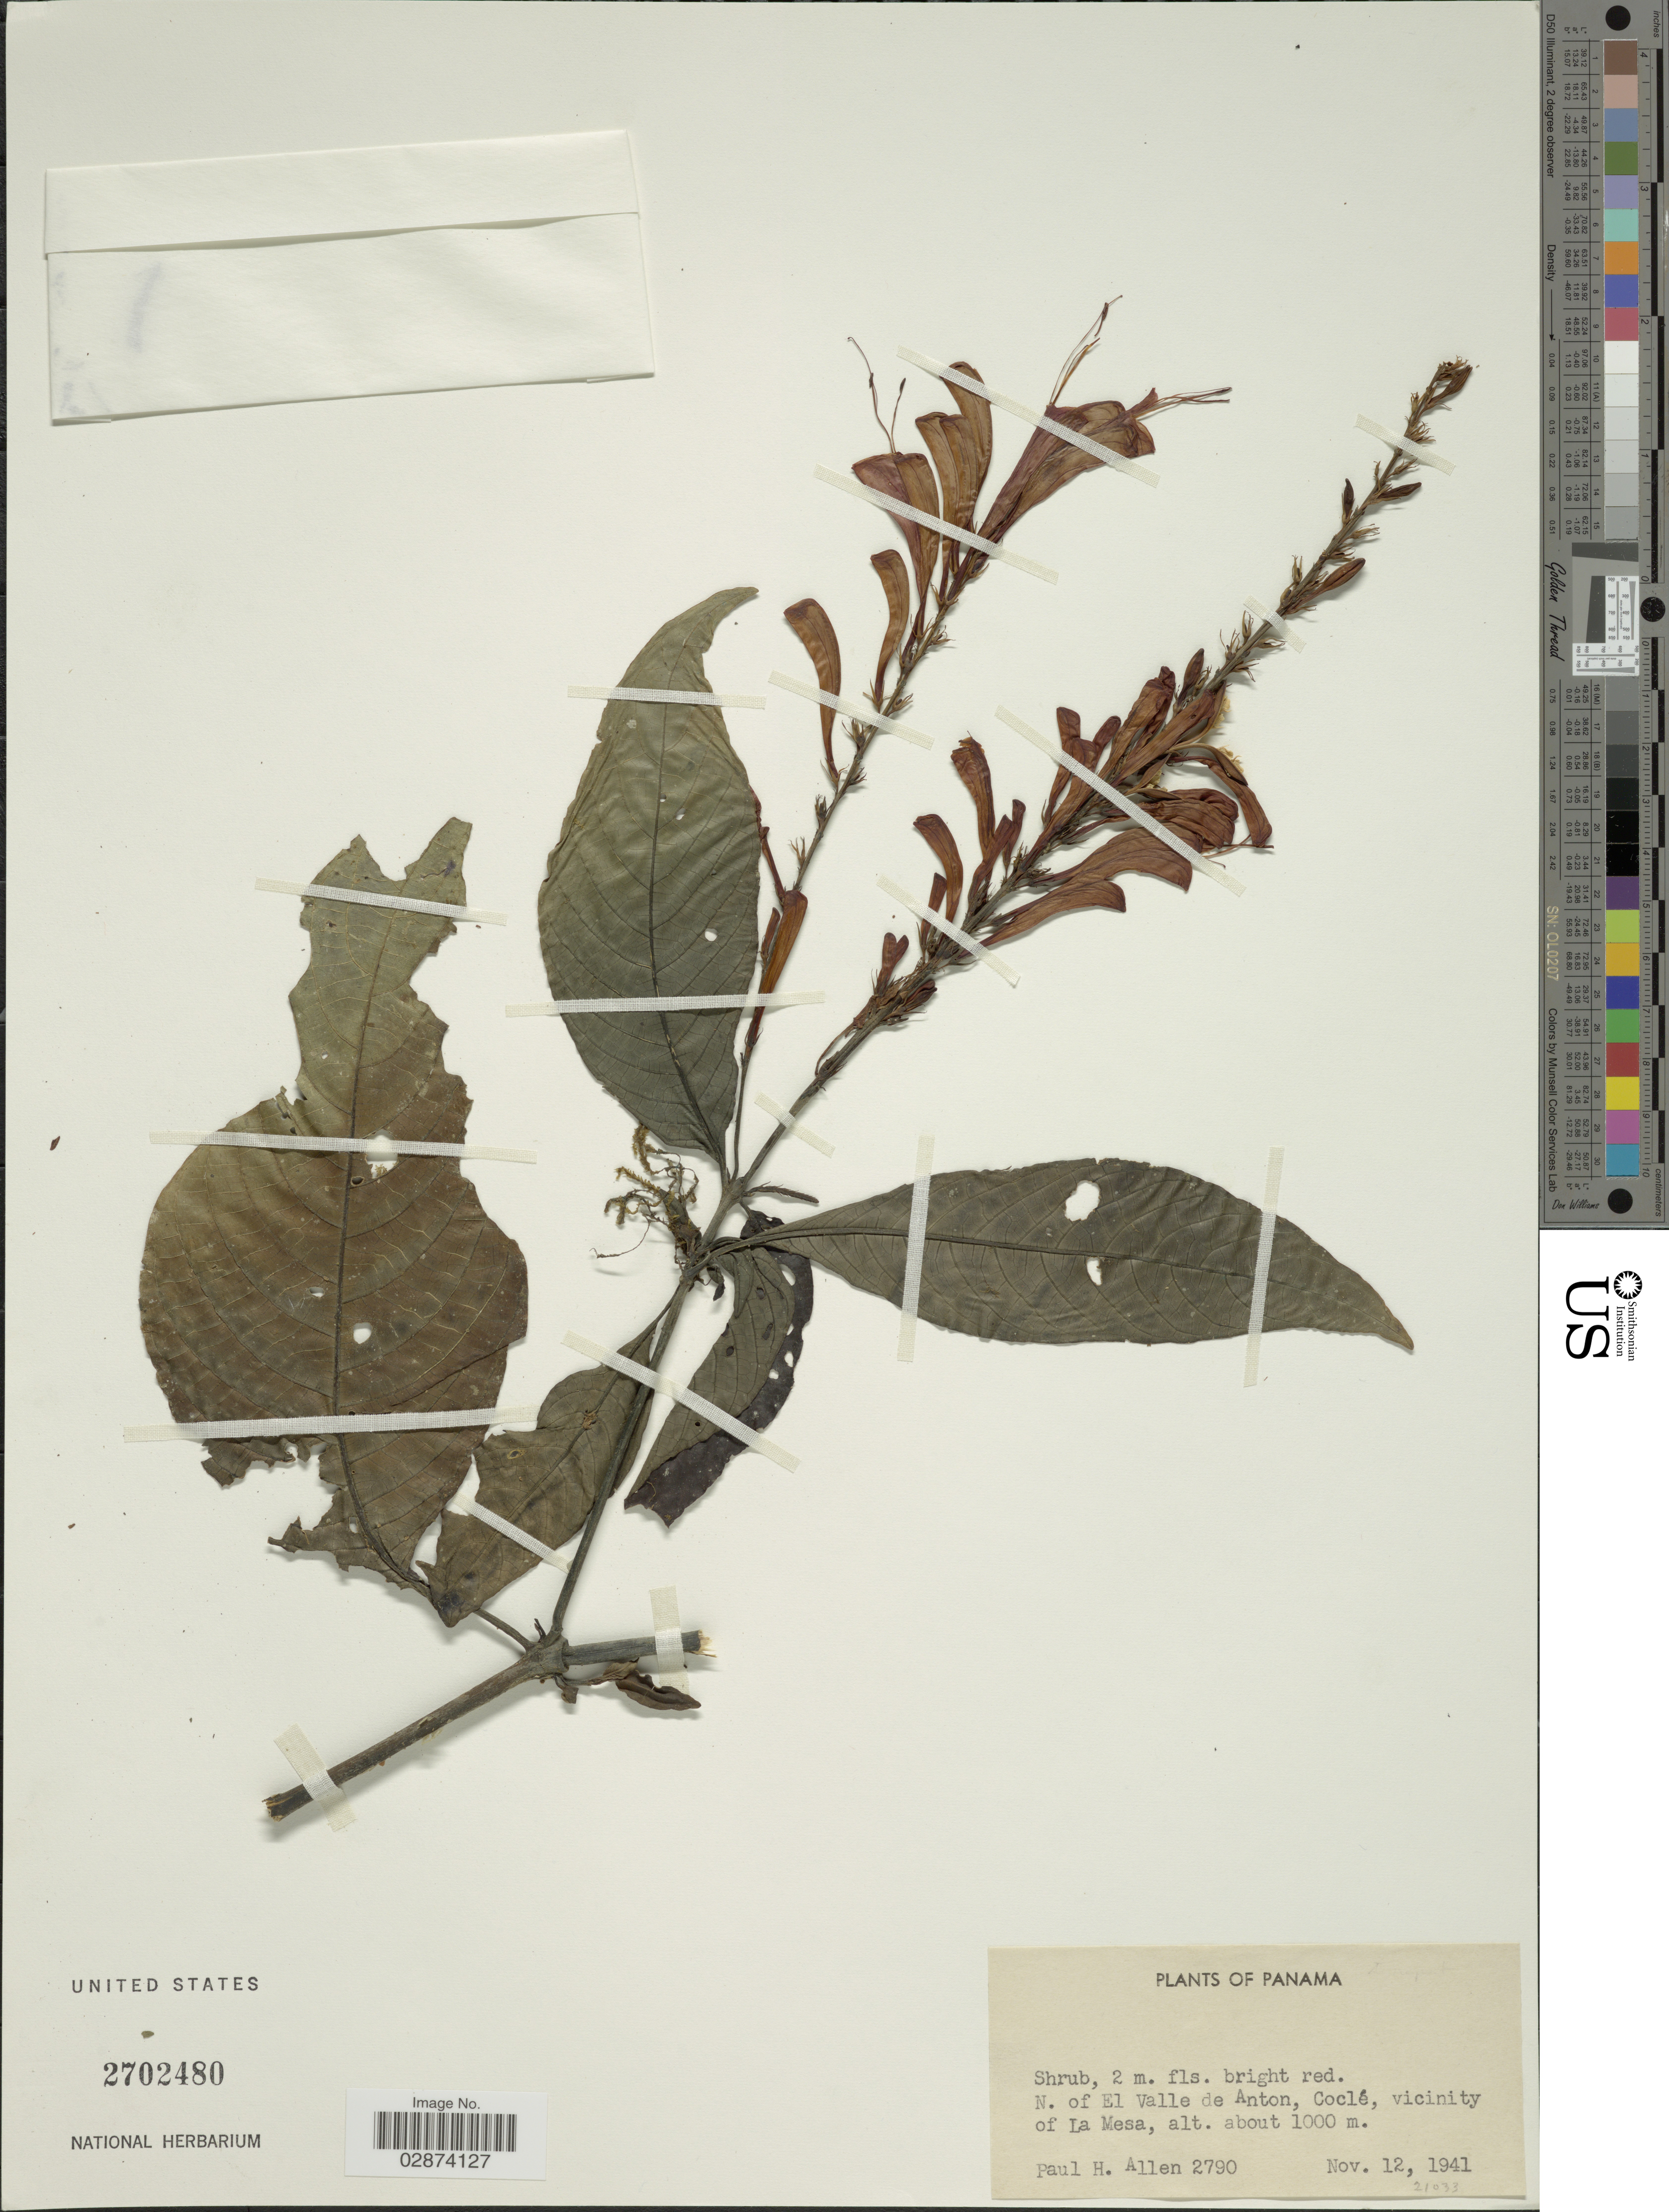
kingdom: Plantae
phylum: Tracheophyta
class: Magnoliopsida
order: Lamiales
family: Acanthaceae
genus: Razisea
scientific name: Razisea spicata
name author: Oerst.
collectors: P. H. Allen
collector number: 2790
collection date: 1941-11-12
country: Panama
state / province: Coclé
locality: N. of El Valle de Anton, vicinity of La Mesa.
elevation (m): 1000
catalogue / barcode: US 2702480